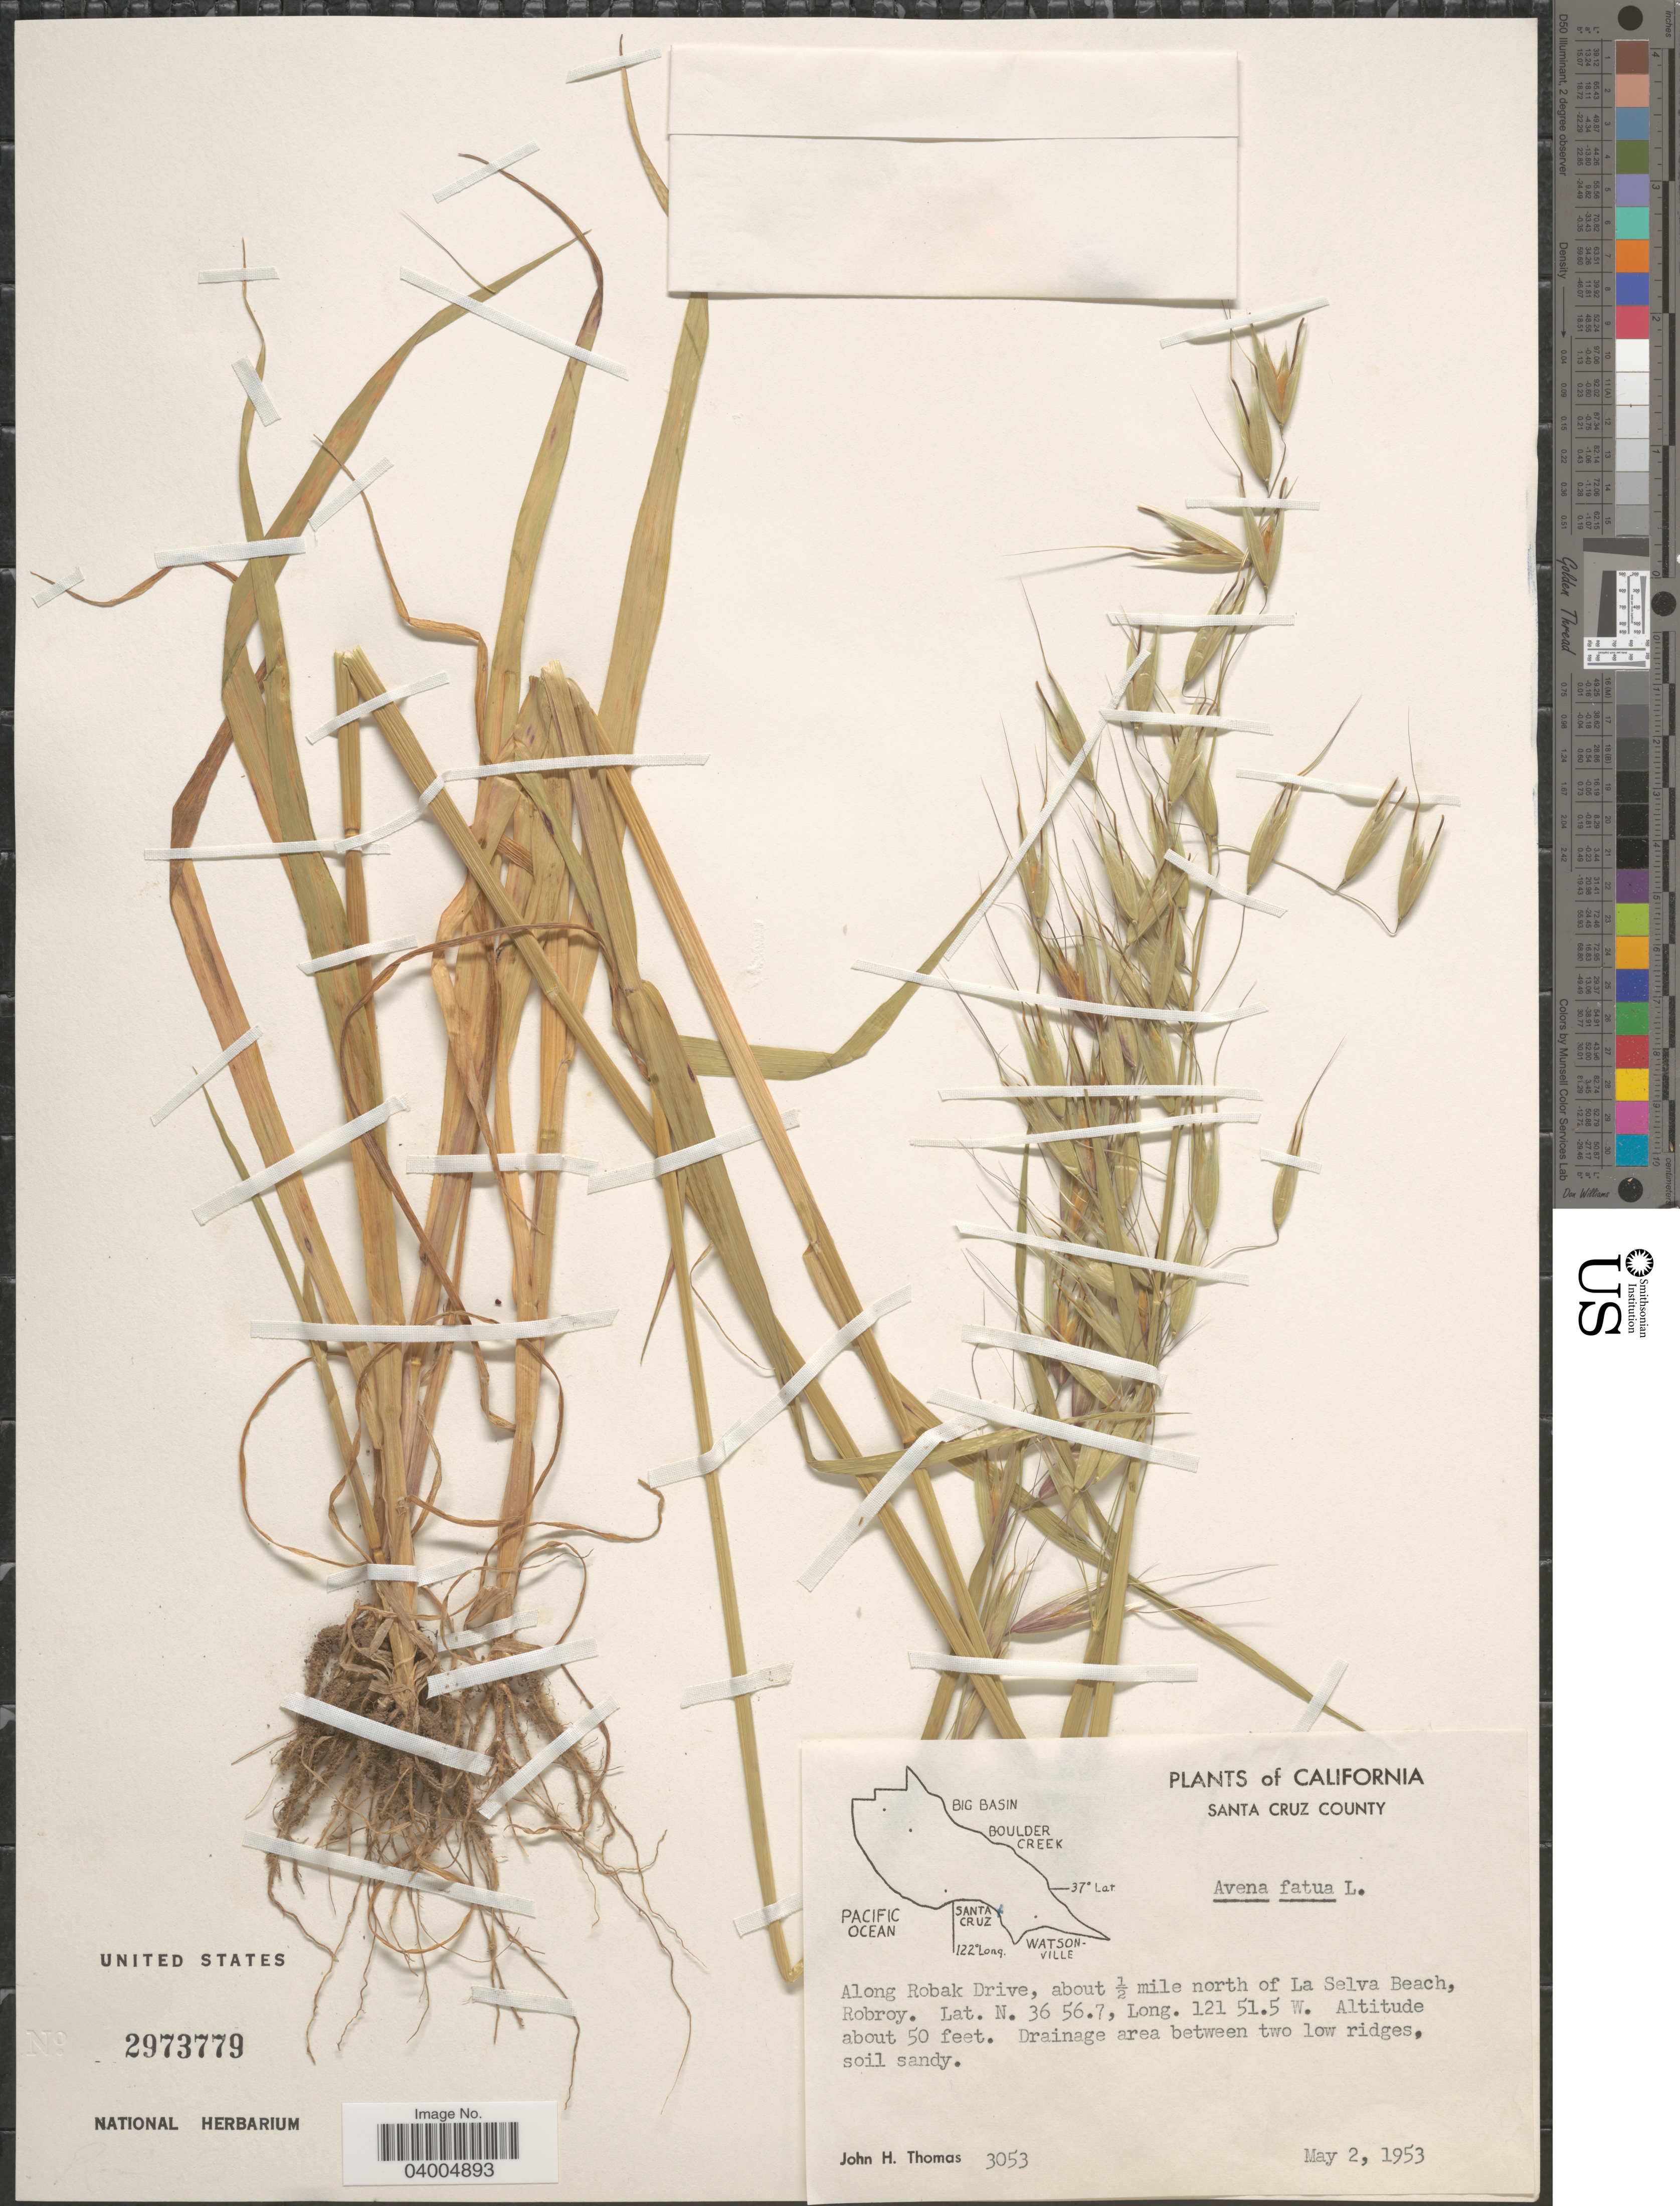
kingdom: Plantae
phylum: Tracheophyta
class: Liliopsida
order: Poales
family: Poaceae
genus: Avena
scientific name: Avena fatua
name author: L.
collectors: J. H. Thomas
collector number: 3053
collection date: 1953-05-02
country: United States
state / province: California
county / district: Santa Cruz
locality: Santa Cruz County. Along Robak Drive, about ½ mile north of La Selva Beach, Robroy.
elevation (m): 15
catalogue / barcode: US 2973779